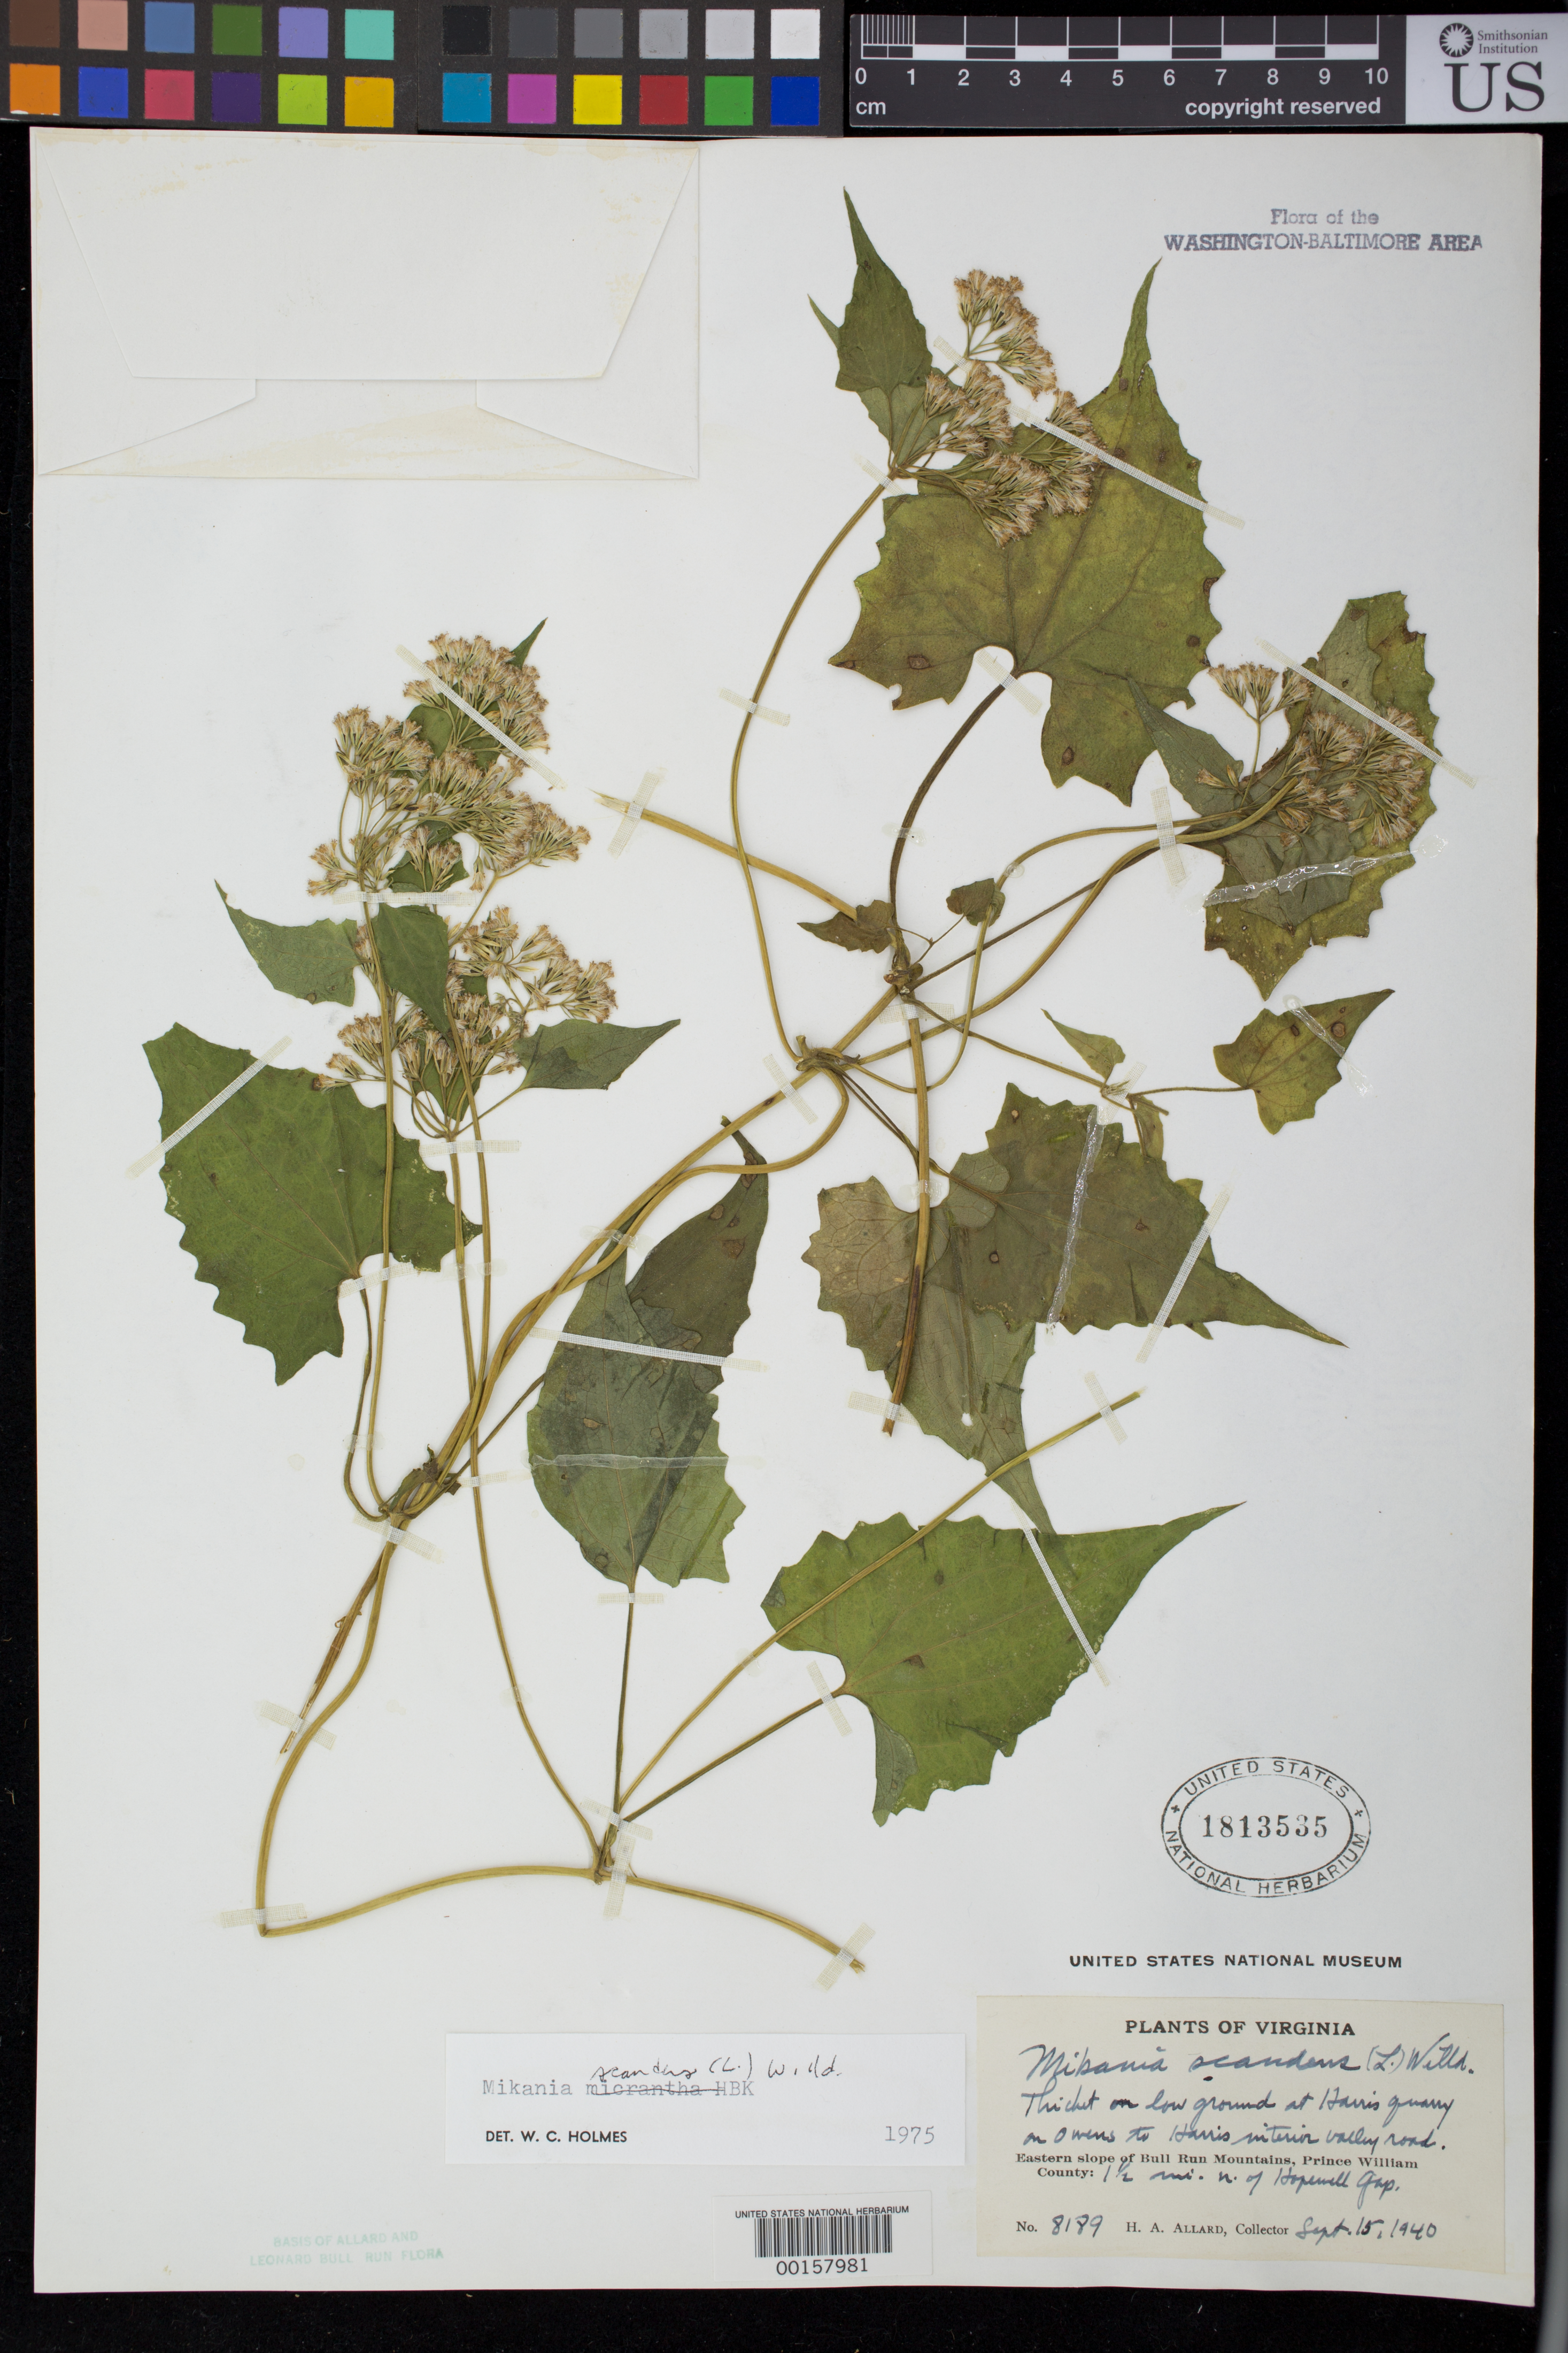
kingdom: Plantae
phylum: Tracheophyta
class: Magnoliopsida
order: Asterales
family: Asteraceae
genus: Mikania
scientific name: Mikania scandens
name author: (L.) Willd.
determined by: Holmes, W. C.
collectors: H. A. Allard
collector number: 8189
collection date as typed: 15 Sep 1940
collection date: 1940-09-15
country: United States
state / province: Virginia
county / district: Prince William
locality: Harris Quarry, north of Hopewell Gap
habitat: Thicket on low ground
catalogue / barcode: US 1813535